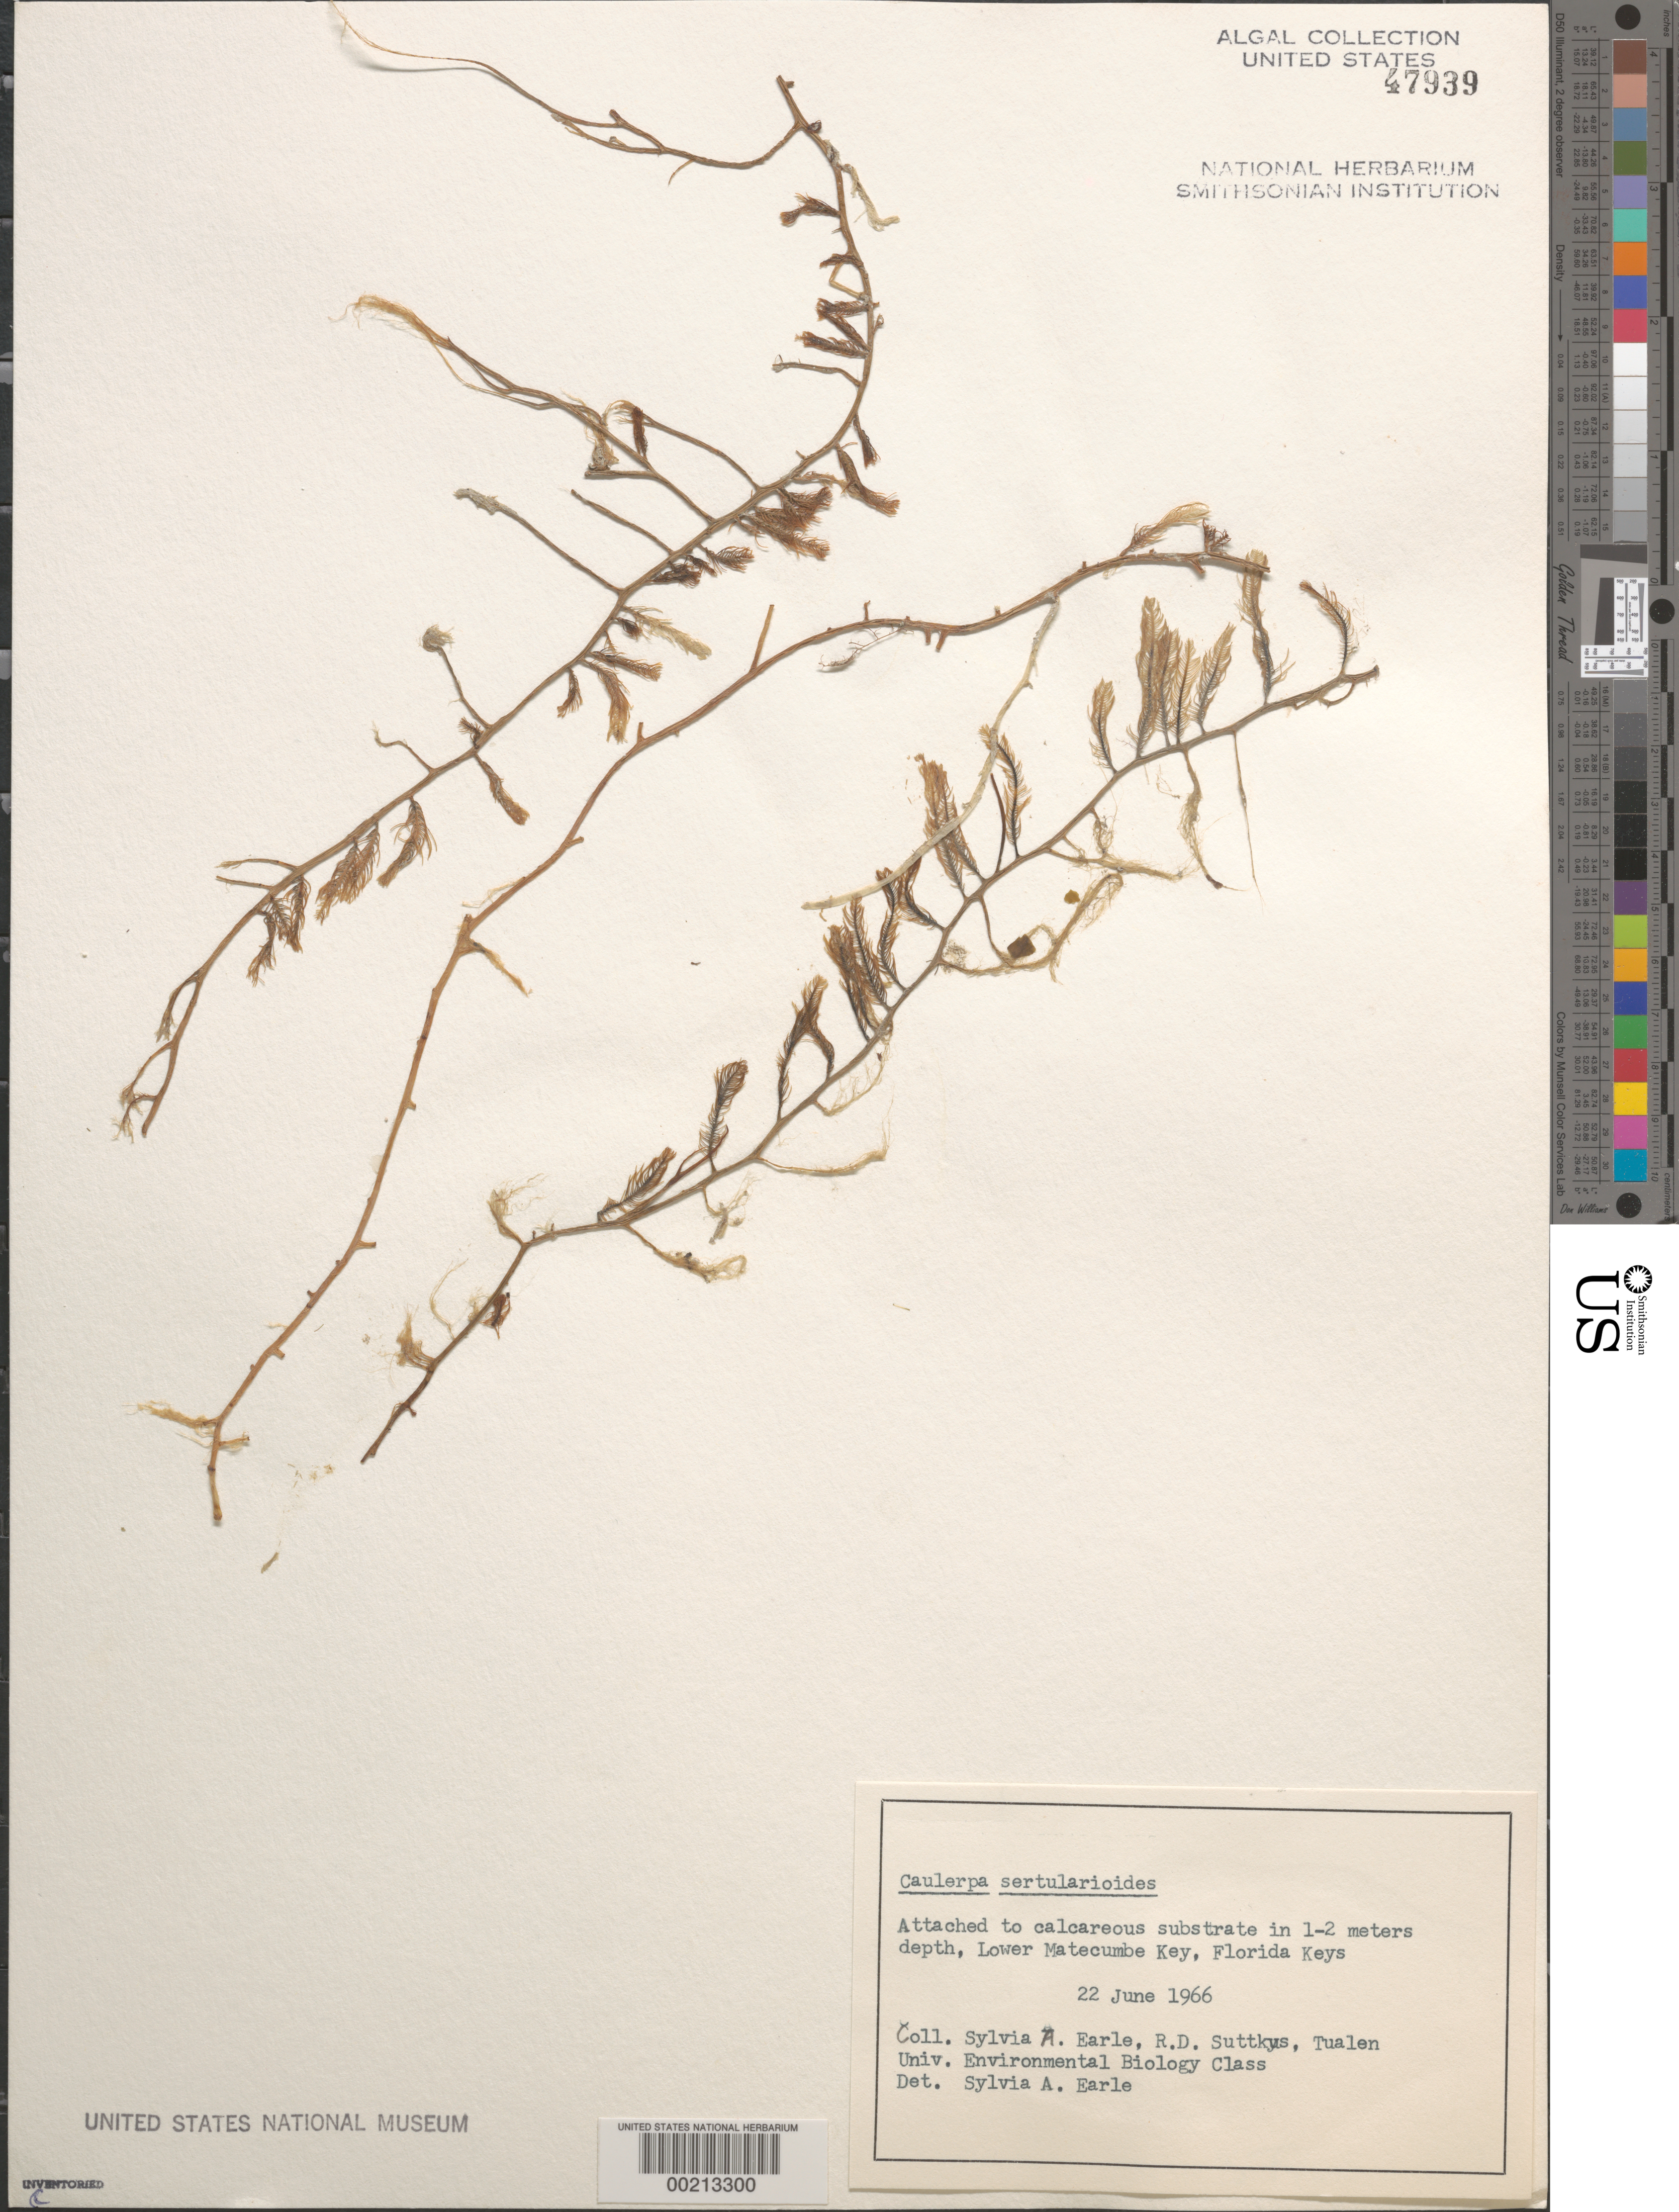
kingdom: Plantae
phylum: Chlorophyta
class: Ulvophyceae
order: Bryopsidales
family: Caulerpaceae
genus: Caulerpa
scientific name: Caulerpa sertularioides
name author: (S.G. Gmel.) M. Howe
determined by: Earle, S. A.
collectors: S. A. Earle, R. Suttkus & Tulane Univ. Env. Biol. Class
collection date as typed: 22 Jun 1966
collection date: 1966-06-22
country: United States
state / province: Florida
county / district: Monroe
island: Lower Matecumbe Key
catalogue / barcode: US 47939